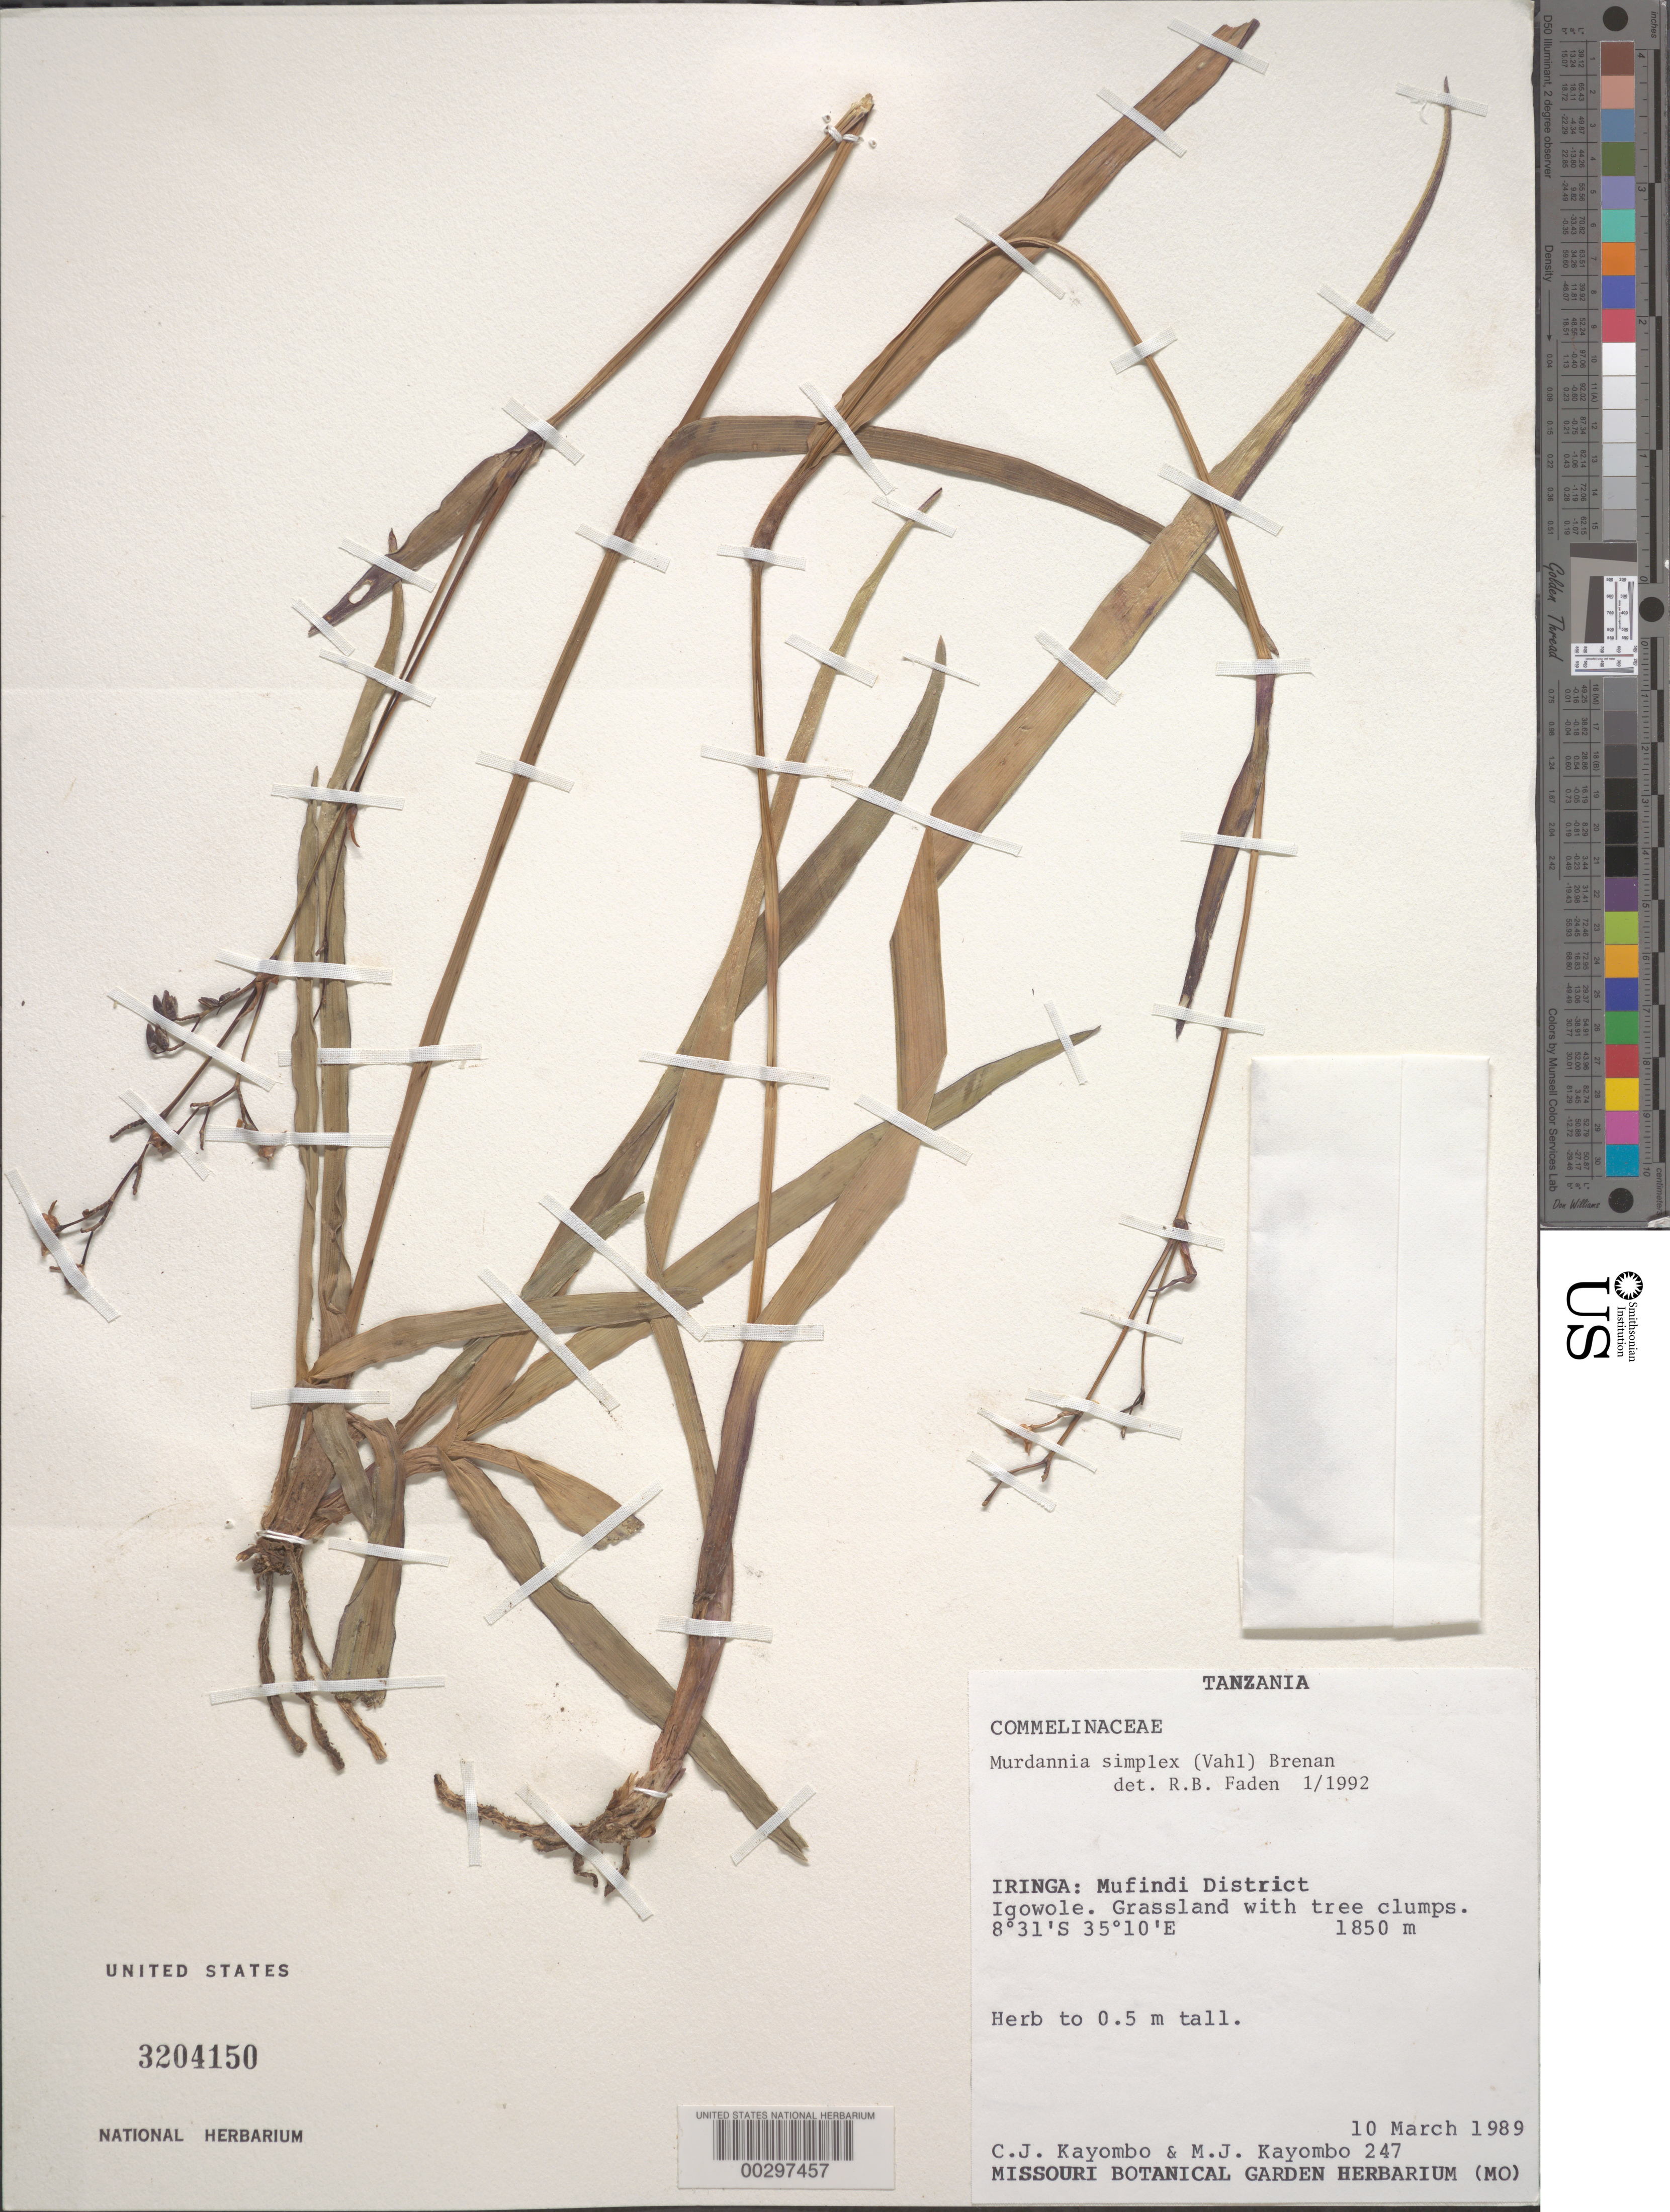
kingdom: Plantae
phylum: Tracheophyta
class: Liliopsida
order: Commelinales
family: Commelinaceae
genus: Murdannia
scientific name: Murdannia simplex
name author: (Vahl) Brenan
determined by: Faden, Robert B., (US), Smithsonian Institution - National Museum of Natural History (UNITED STATES)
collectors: C. J. Kayombo & M. Kayombo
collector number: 247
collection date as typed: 10 Mar 1989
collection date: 1989-03-10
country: Tanzania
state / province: Iringa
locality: Mufindi district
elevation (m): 1850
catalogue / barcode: US 3204150